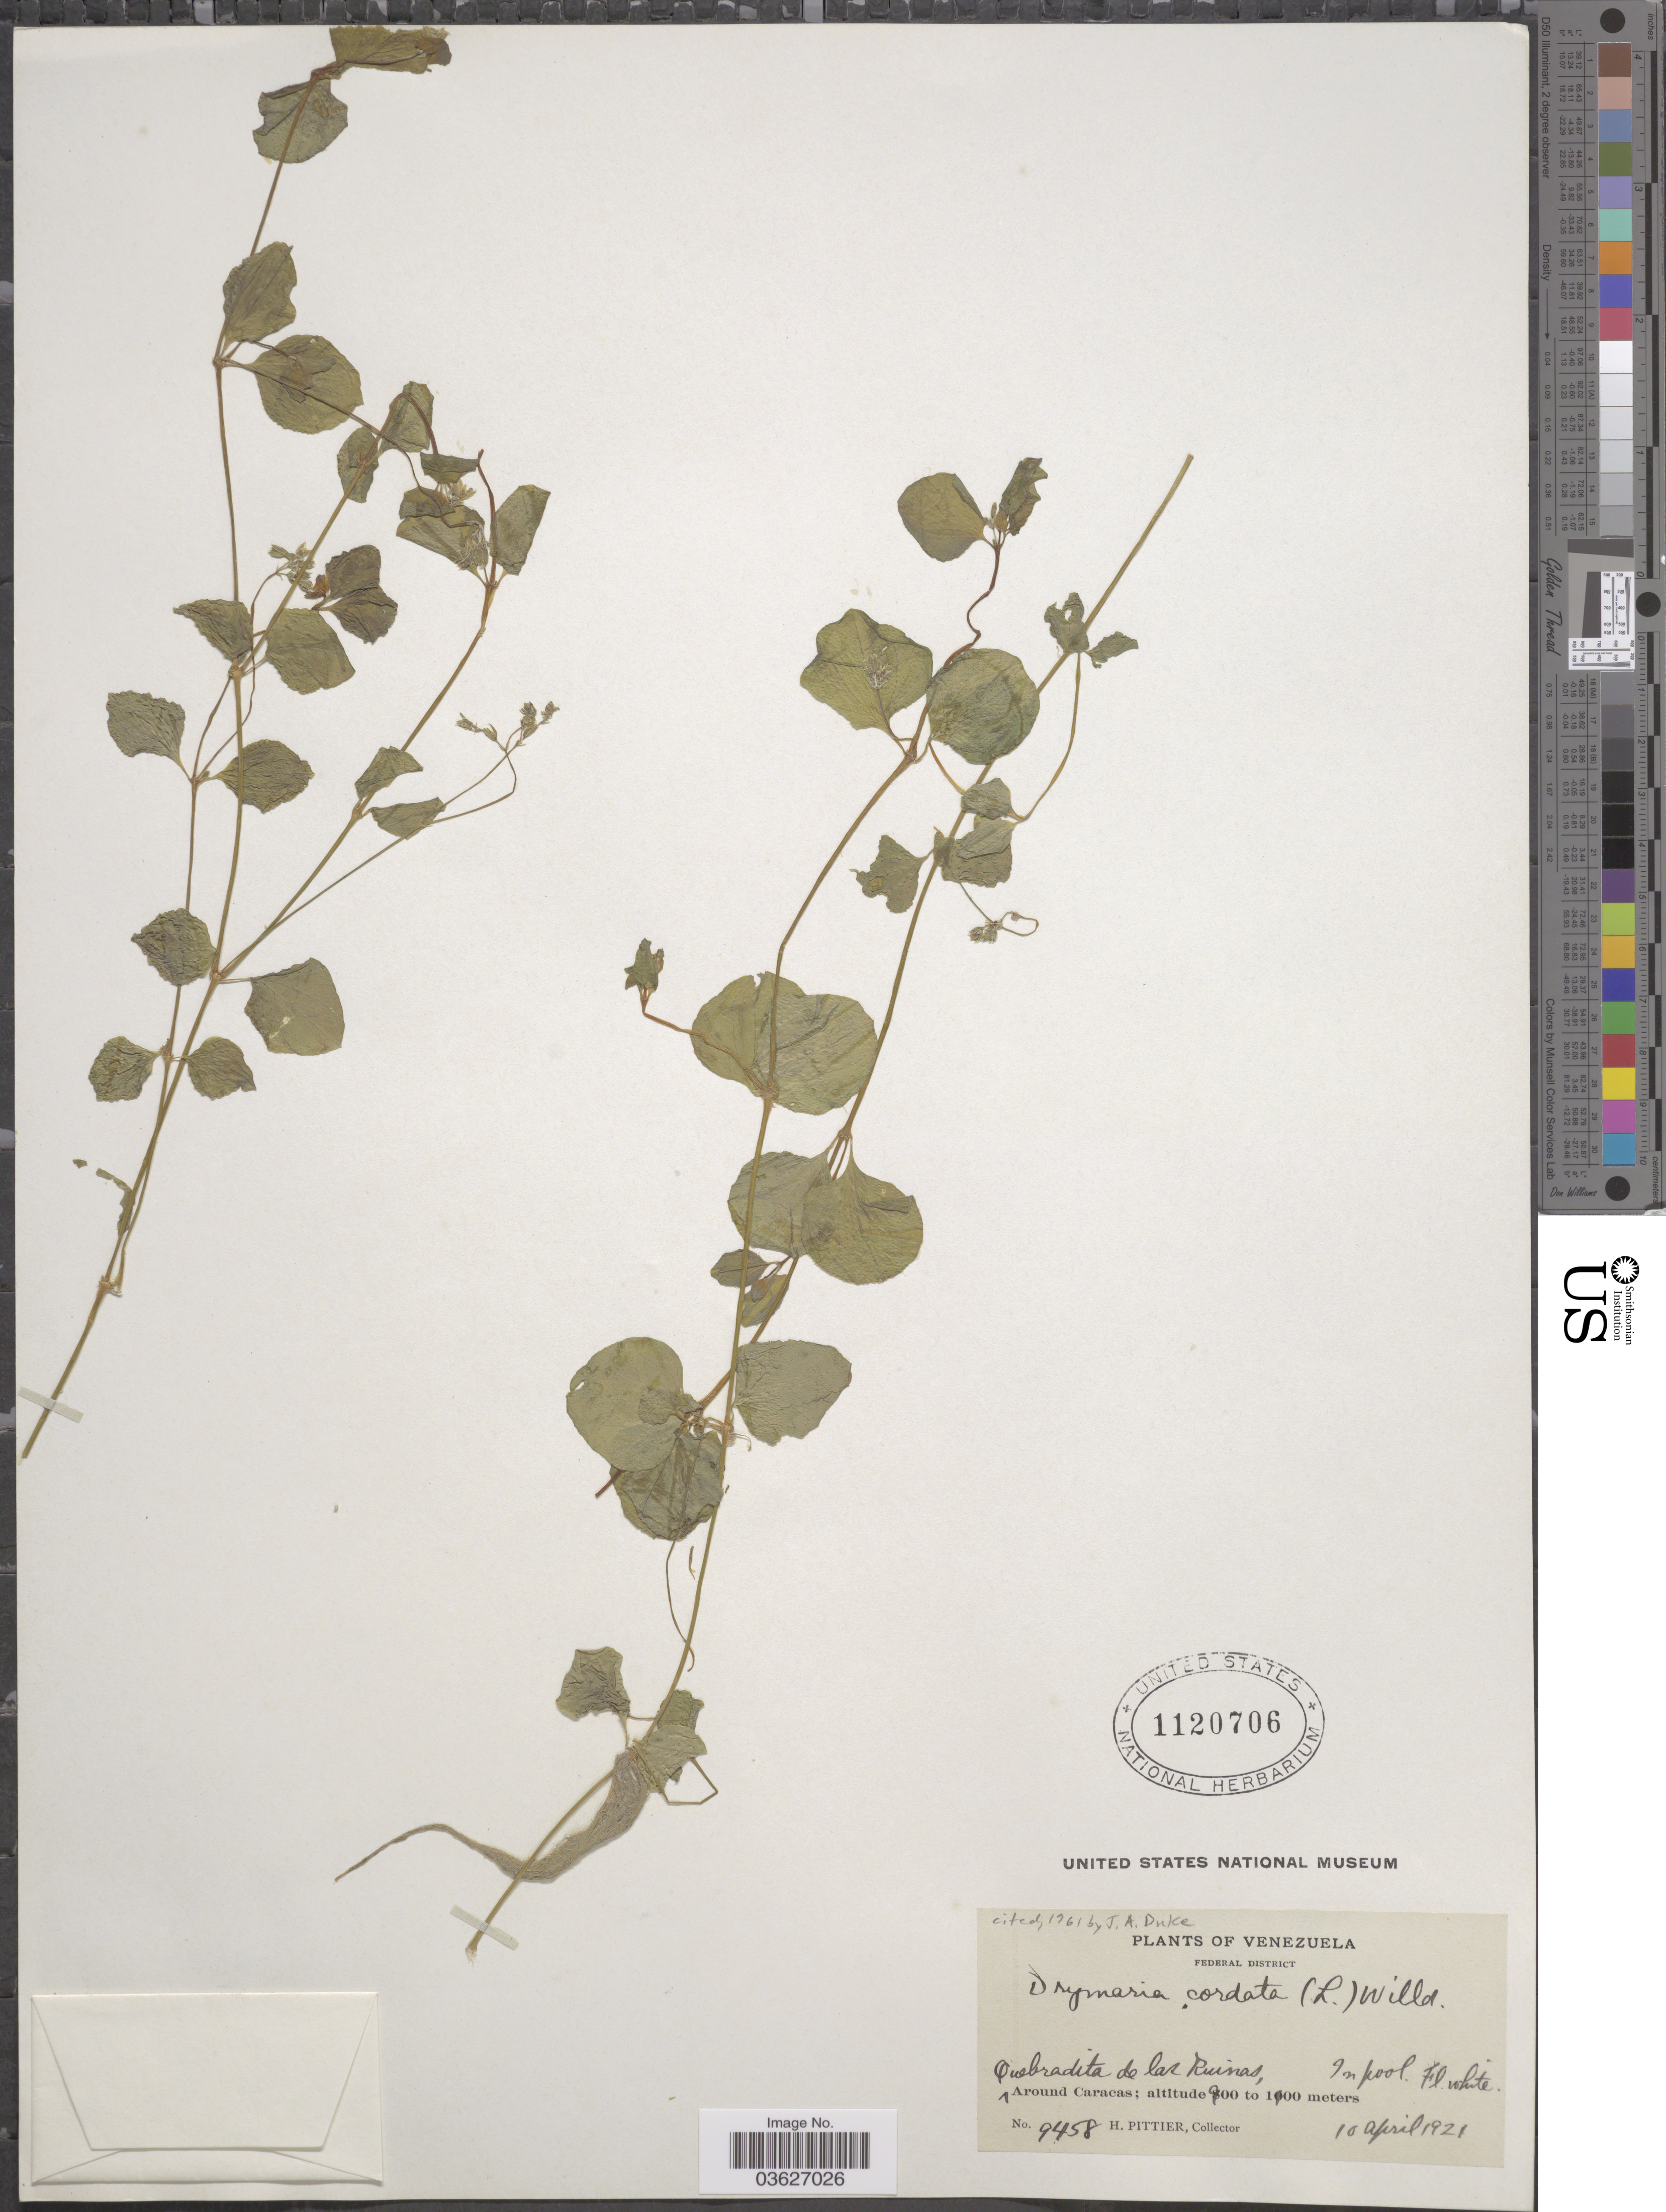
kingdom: Plantae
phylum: Tracheophyta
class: Magnoliopsida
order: Caryophyllales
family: Caryophyllaceae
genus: Drymaria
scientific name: Drymaria cordata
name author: (L.) Willd. ex Schult.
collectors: H. F. Pittier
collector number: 9458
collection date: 1921-04-10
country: Venezuela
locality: Federal District. Quebradita de las Ruinas, Around Caracas.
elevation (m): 900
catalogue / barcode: US 1120706